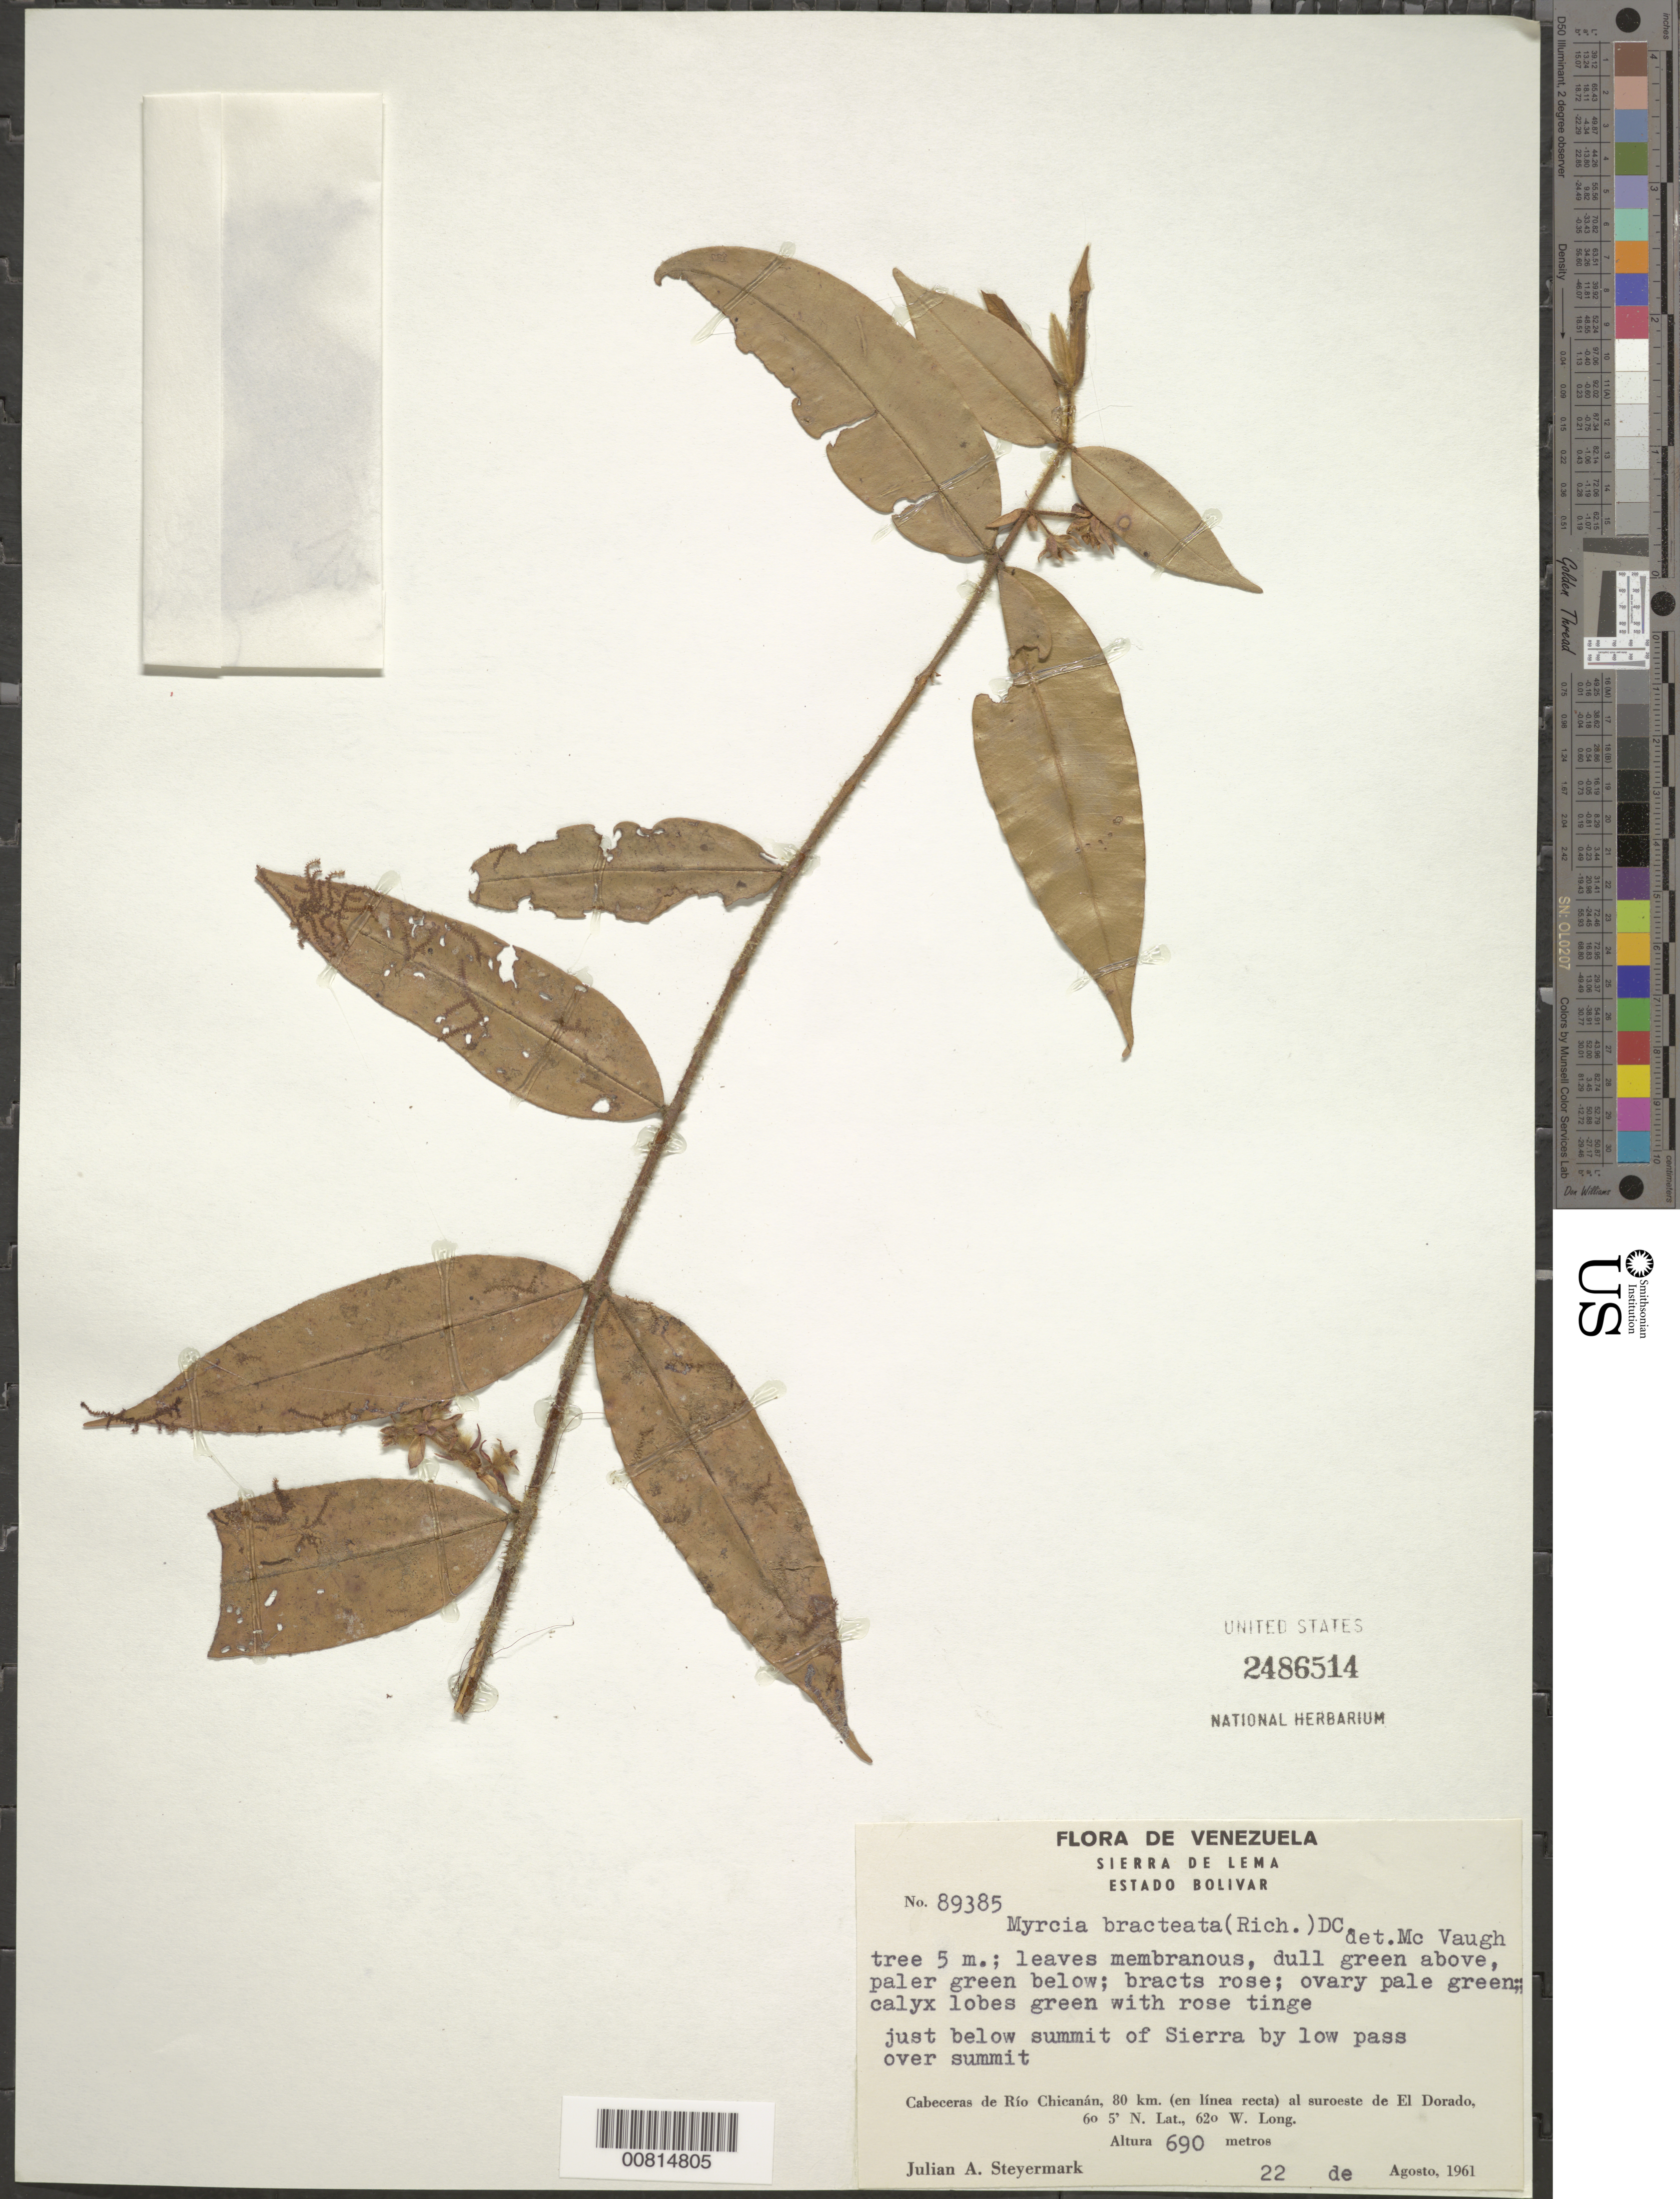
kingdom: Plantae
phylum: Tracheophyta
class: Magnoliopsida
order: Myrtales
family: Myrtaceae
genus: Myrcia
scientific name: Myrcia bracteata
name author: (Rich.) DC.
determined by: McVaugh, R.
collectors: J. Steyermark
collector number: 89385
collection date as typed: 22-Aug-61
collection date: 1961-08-22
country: Venezuela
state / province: Bolívar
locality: Sierra de Lema; Cabeceras de Río Chicanán, 80 km (in a straight line) to southwest of El Dorado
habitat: Just below summit of Sierra, low pass over summit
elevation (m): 690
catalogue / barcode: US 2486514